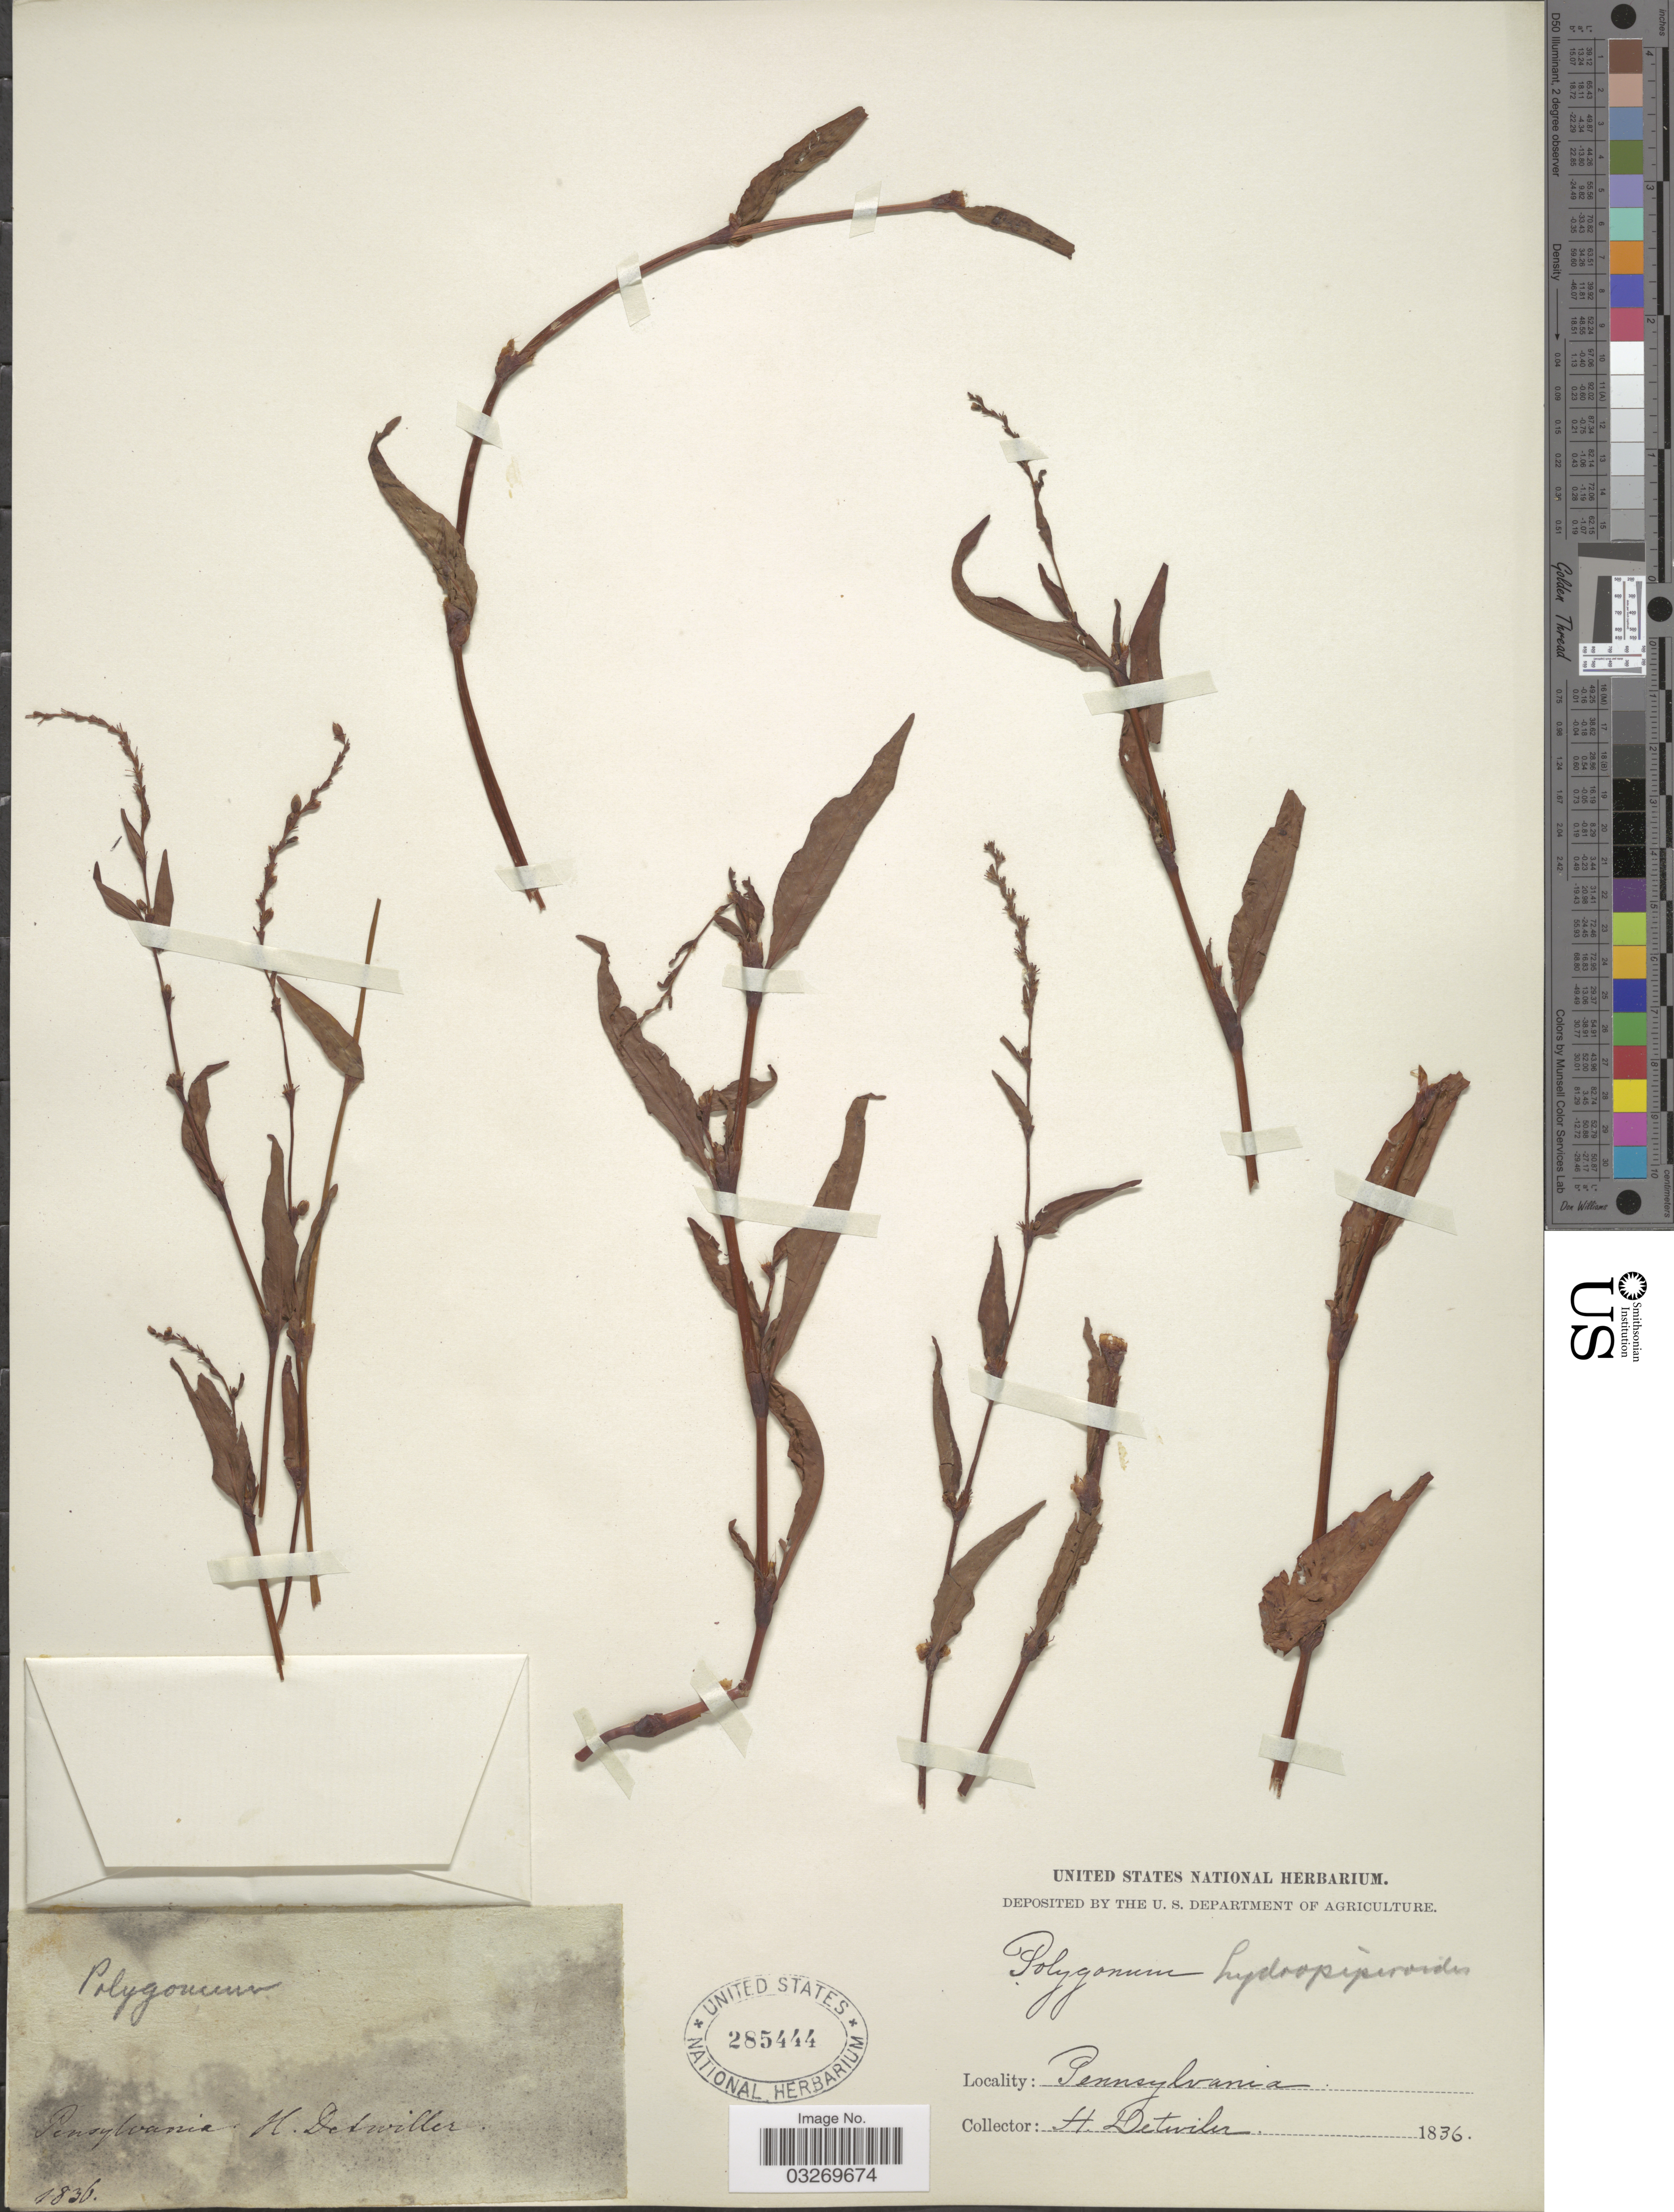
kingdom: Plantae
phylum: Tracheophyta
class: Magnoliopsida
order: Caryophyllales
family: Polygonaceae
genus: Persicaria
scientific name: Persicaria hydropiper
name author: (L.) Delarbre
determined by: Atha, D. E.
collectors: H. Detwiler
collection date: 1836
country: United States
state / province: Pennsylvania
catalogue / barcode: US 285444